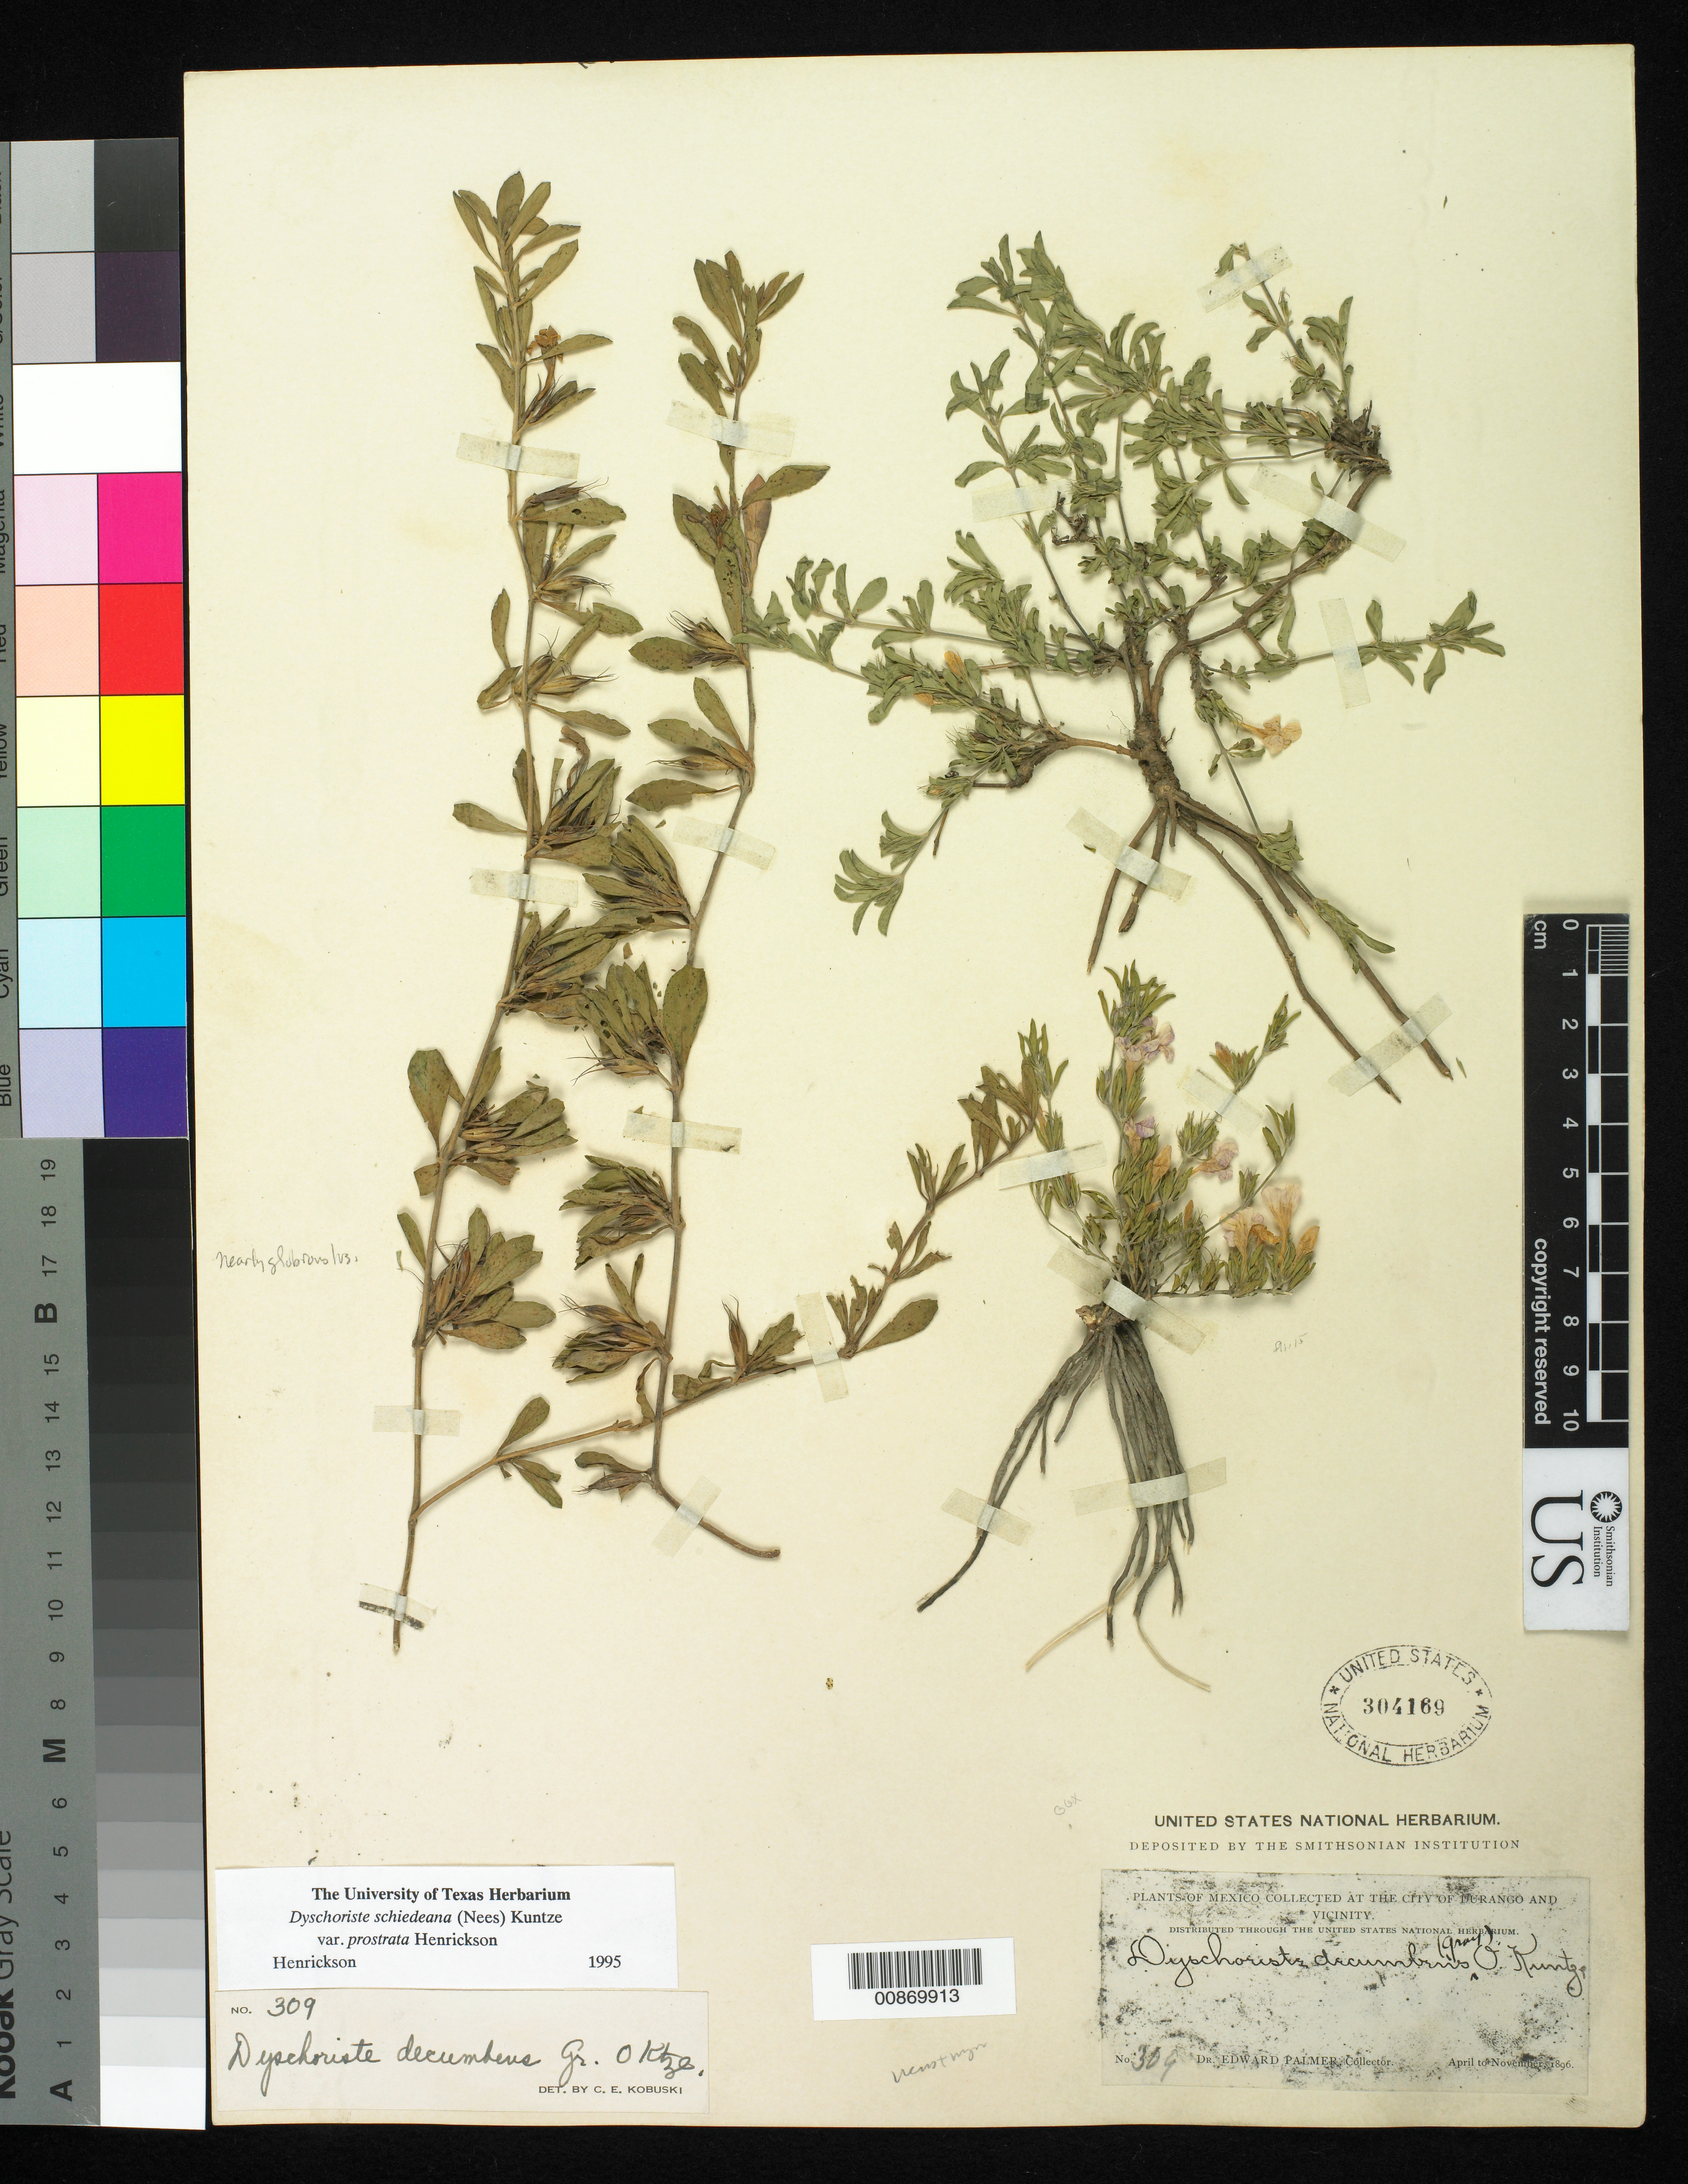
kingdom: Plantae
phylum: Tracheophyta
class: Magnoliopsida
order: Lamiales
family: Acanthaceae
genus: Dyschoriste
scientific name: Dyschoriste schiedeana var. prostrata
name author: Henrickson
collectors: E. Palmer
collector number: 309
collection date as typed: Apr 1896 to -- Nov 1896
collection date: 1896-04/1896-11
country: Mexico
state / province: Durango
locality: City of Durango and vicinity.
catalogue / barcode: US 304169